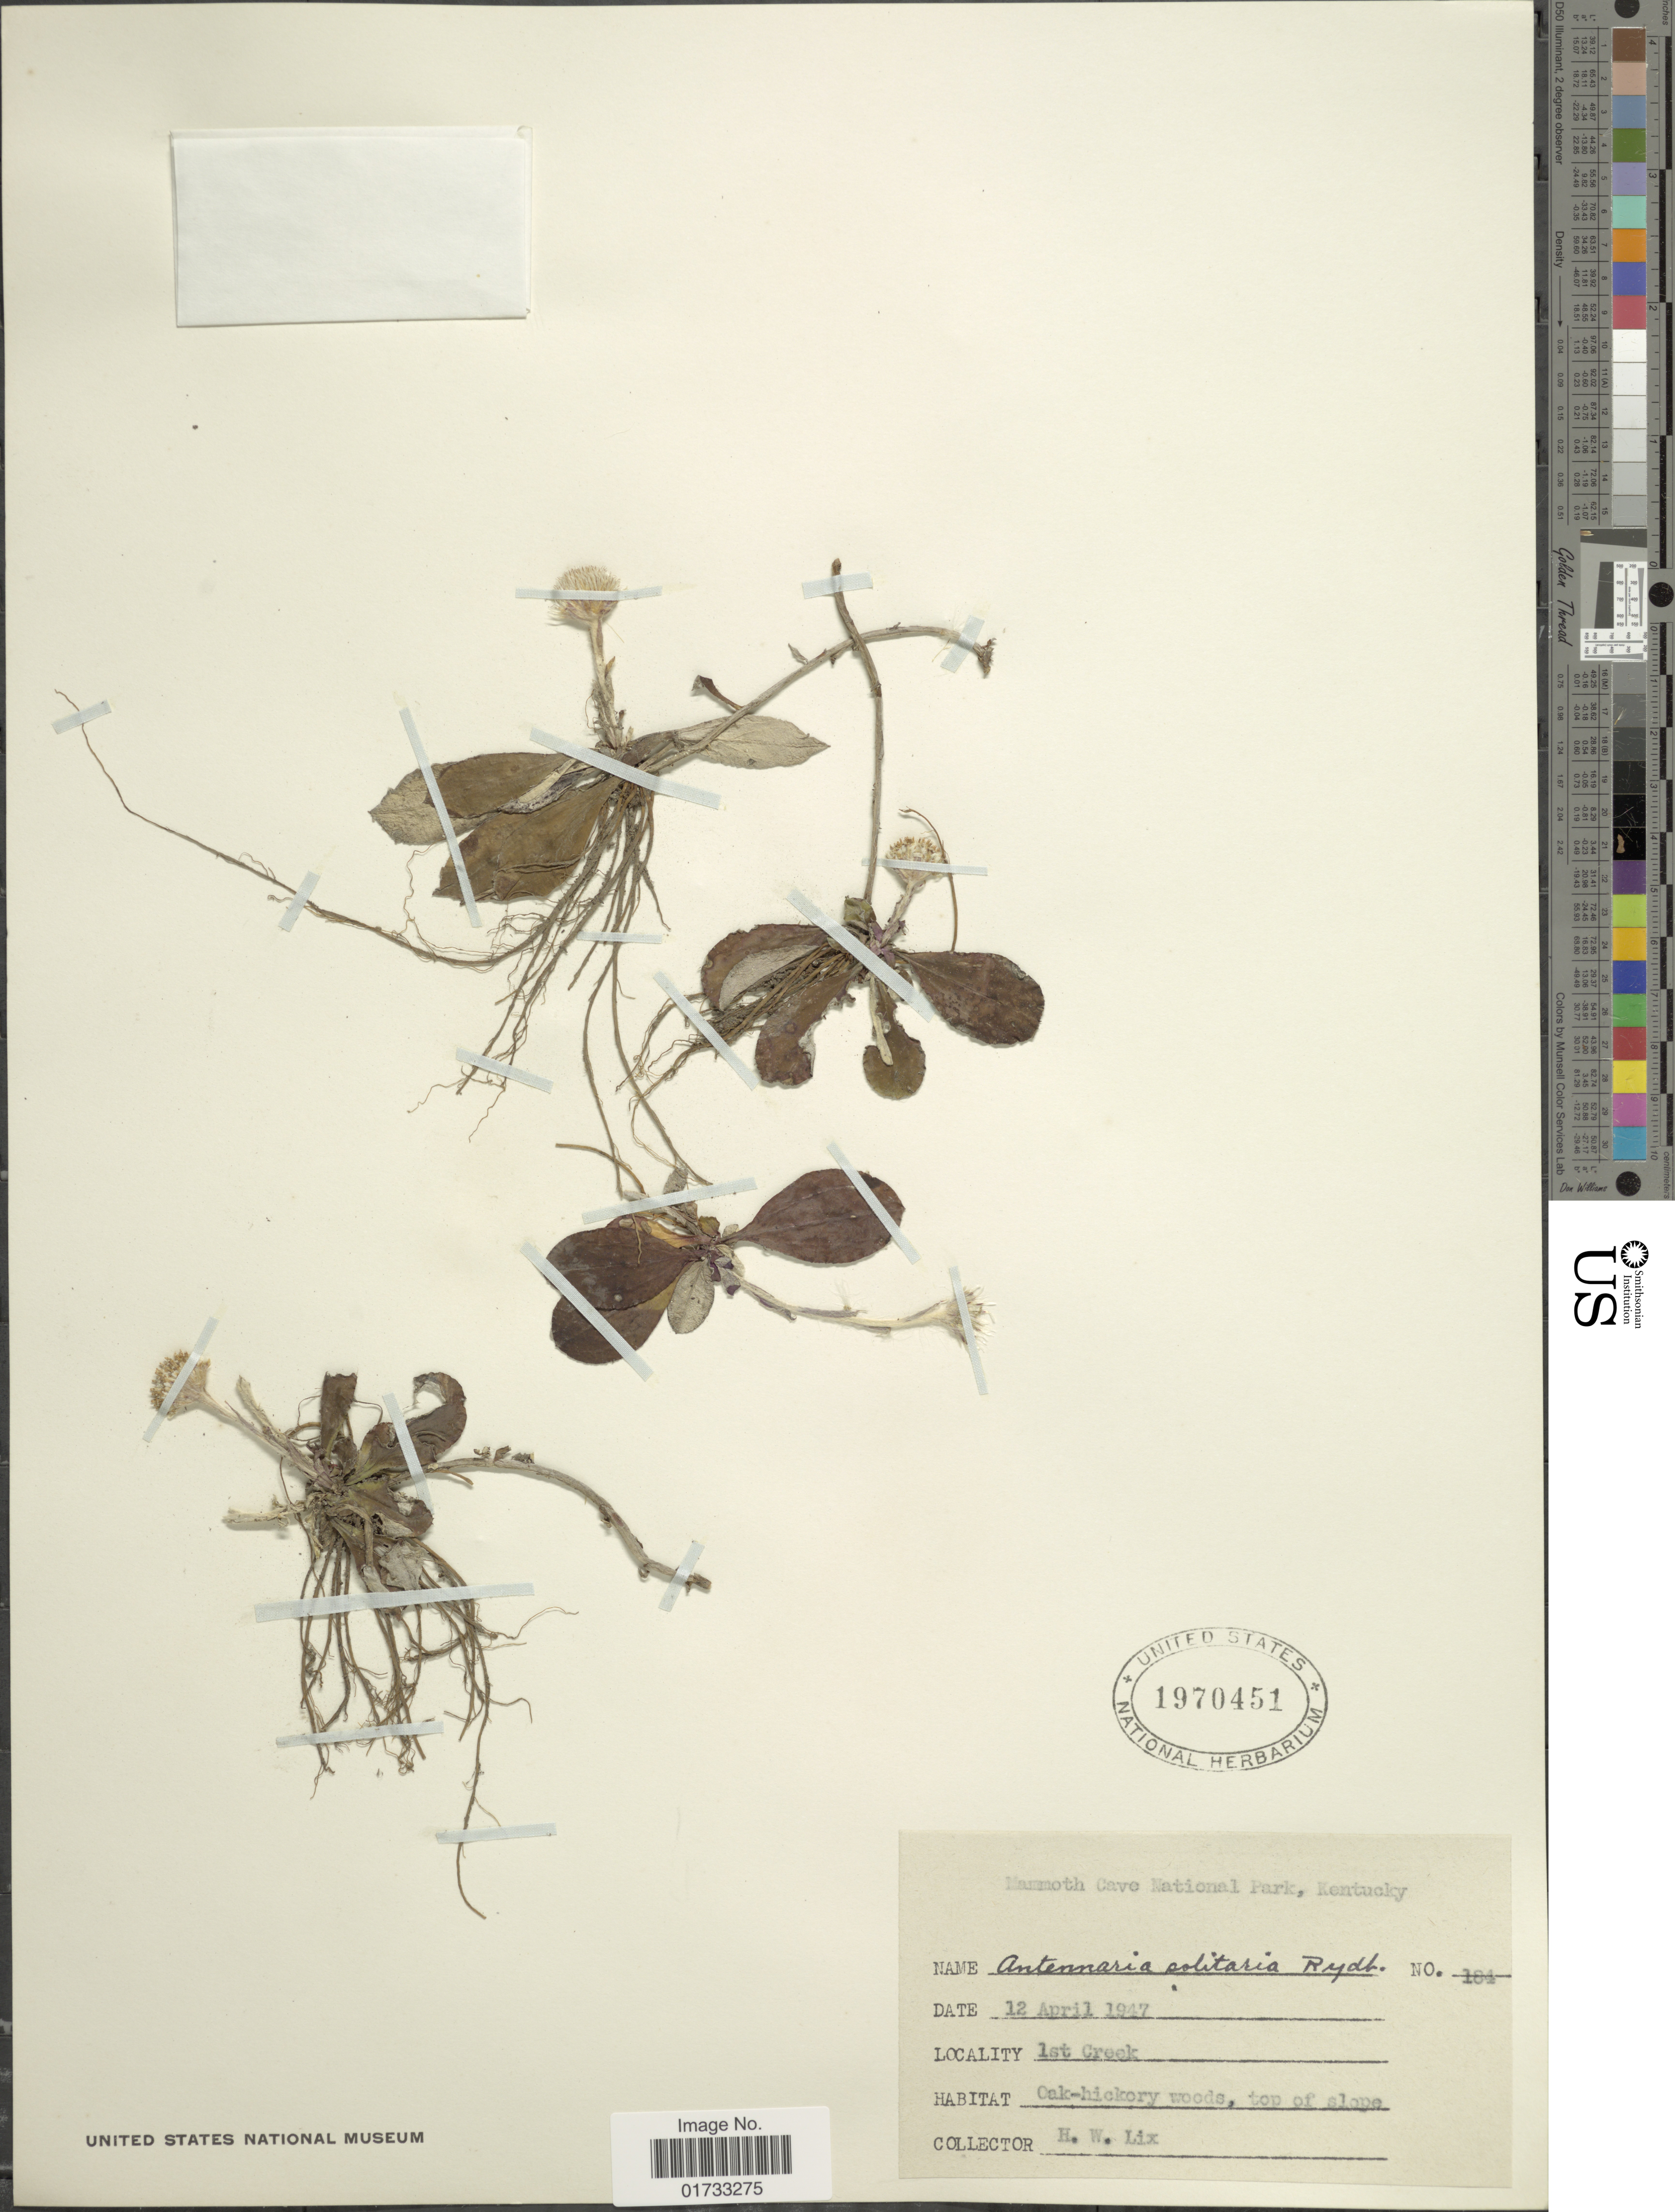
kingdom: Plantae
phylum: Tracheophyta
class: Magnoliopsida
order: Asterales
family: Asteraceae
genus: Antennaria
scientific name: Antennaria solitaria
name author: Rydb.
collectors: H. W. Lix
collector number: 104*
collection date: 1947-04-12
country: United States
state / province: Kentucky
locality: Mammoth Cave National Park, 1st Creek, Oak-hickory woods, top of slope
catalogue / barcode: US 1970451